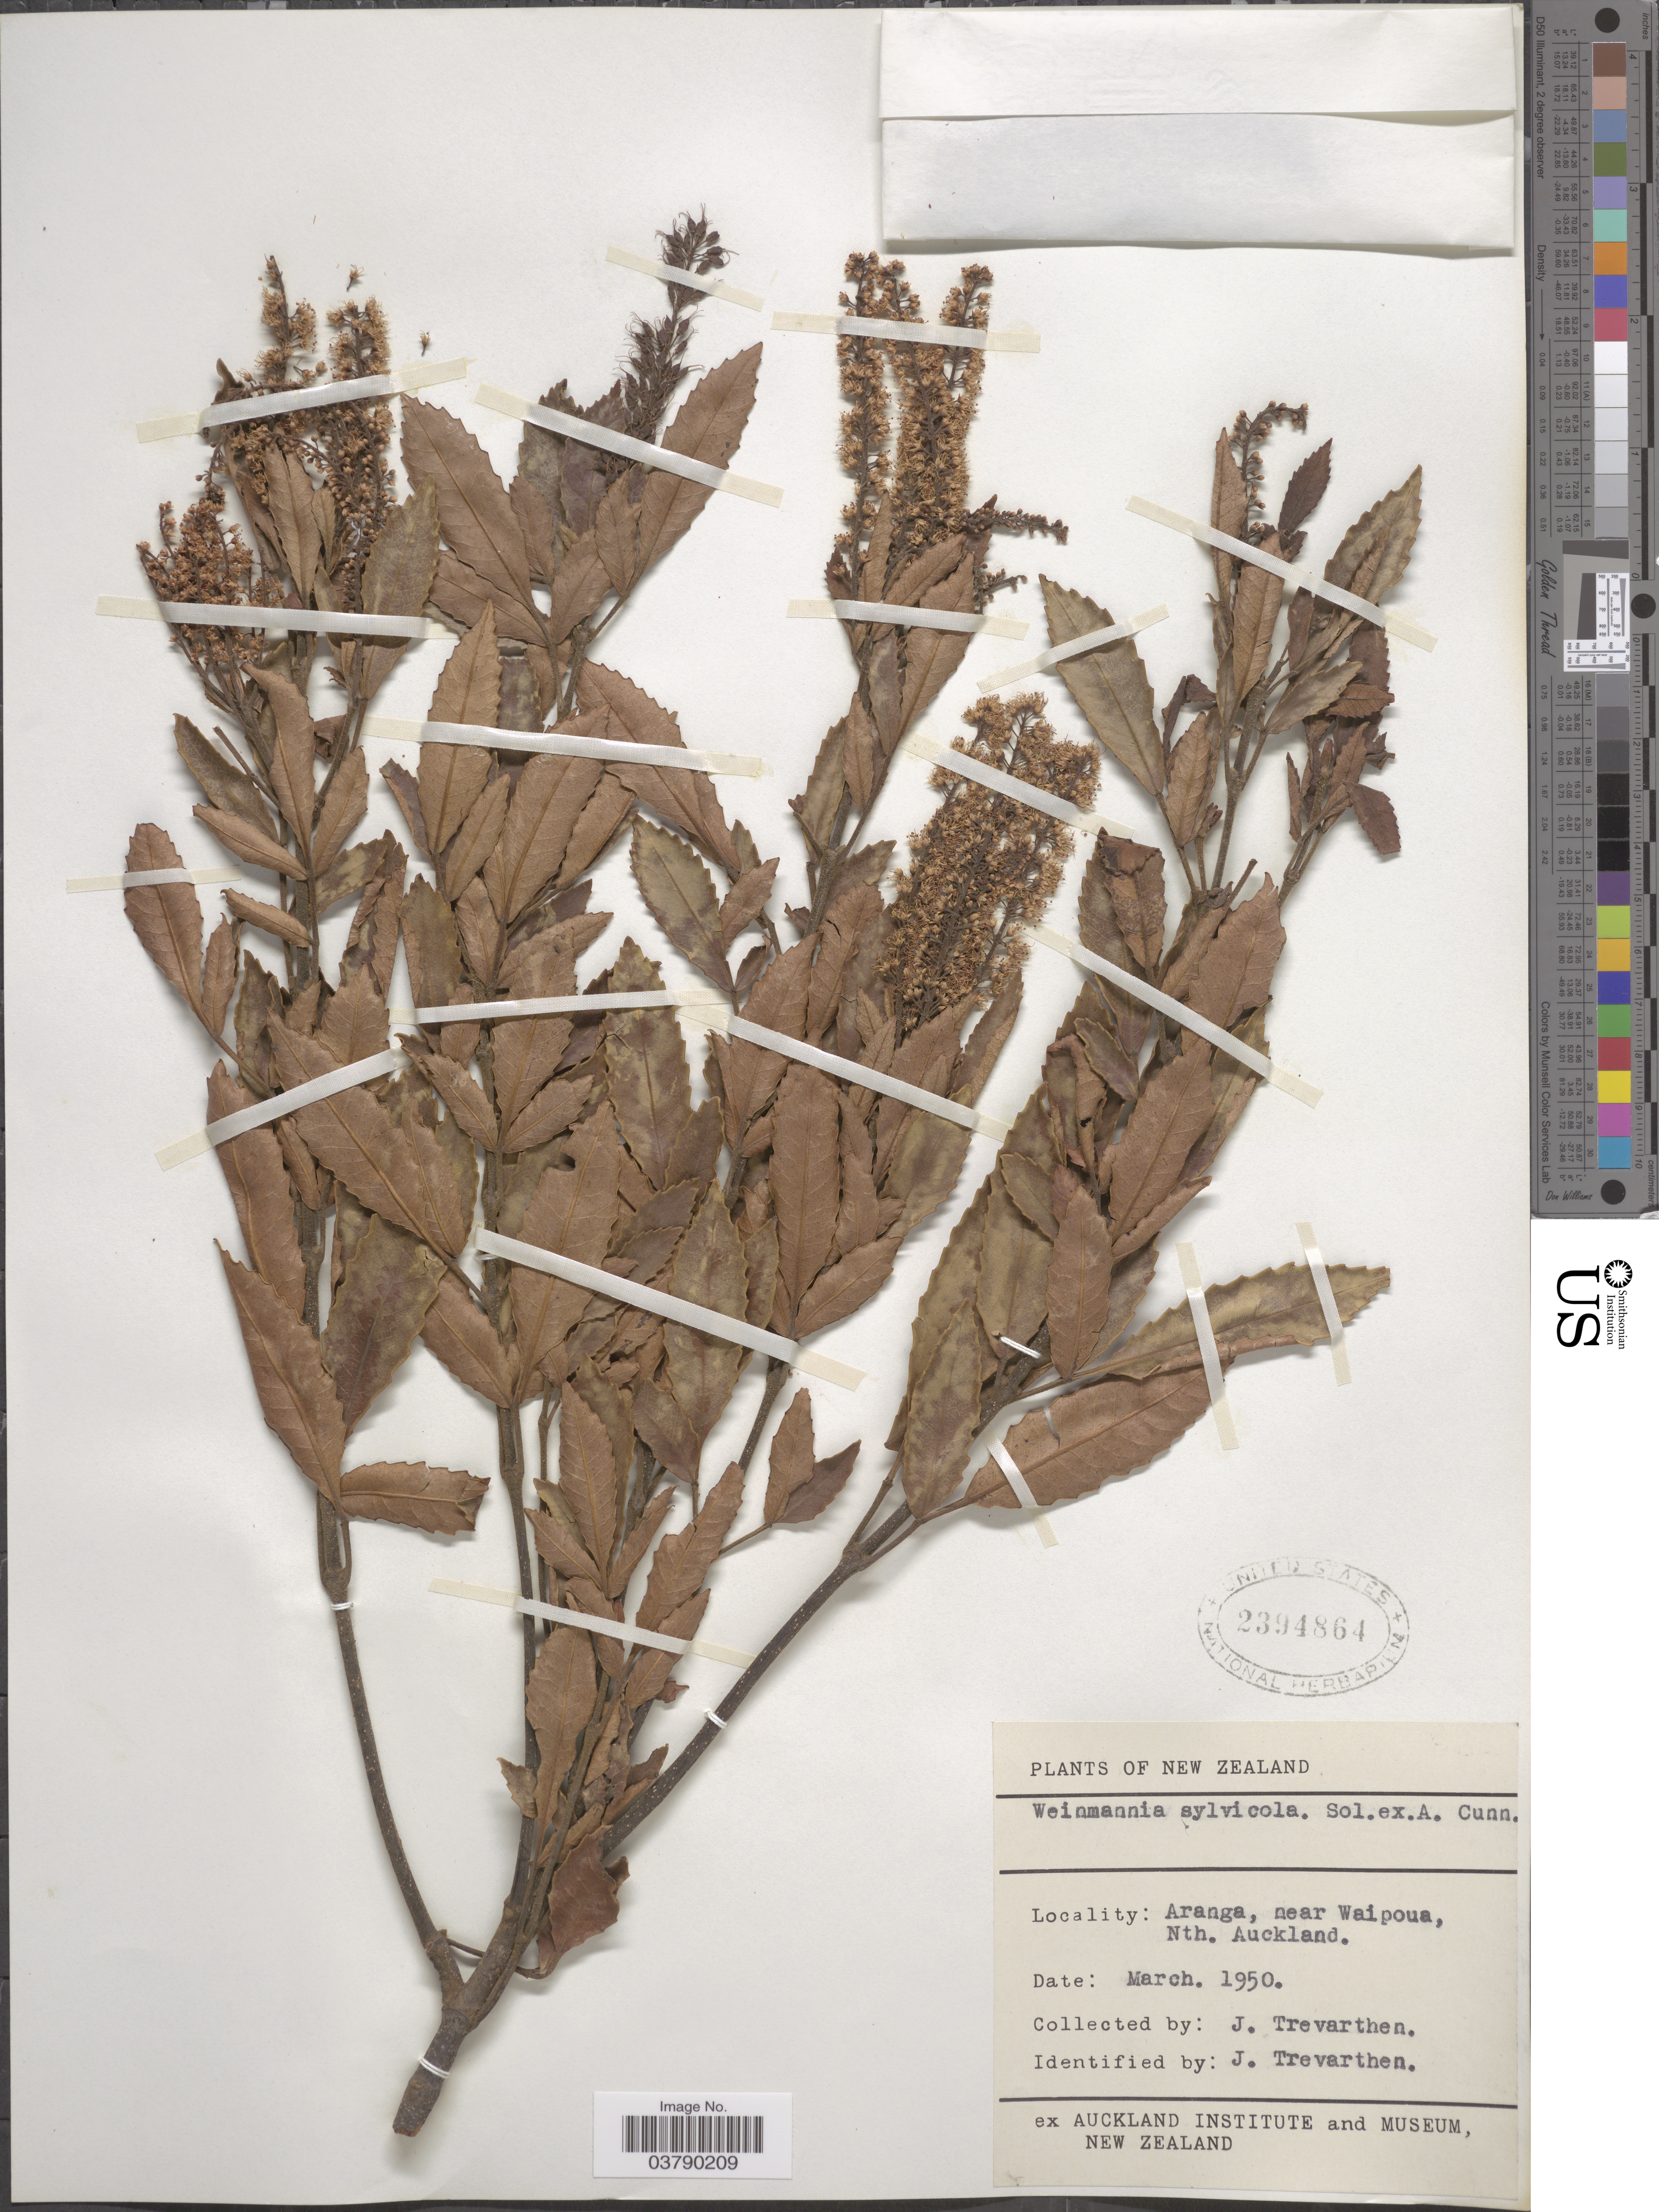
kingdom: Plantae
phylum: Tracheophyta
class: Magnoliopsida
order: Oxalidales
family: Cunoniaceae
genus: Pterophylla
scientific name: Pterophylla sylvicola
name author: (Sol. ex A. Cunn.) Pillon & H.C. Hopkins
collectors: J. Trevarthen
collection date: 1950-03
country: New Zealand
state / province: Auckland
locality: Aranga, near Waipoua, Nth. Auckland.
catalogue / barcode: US 2394864